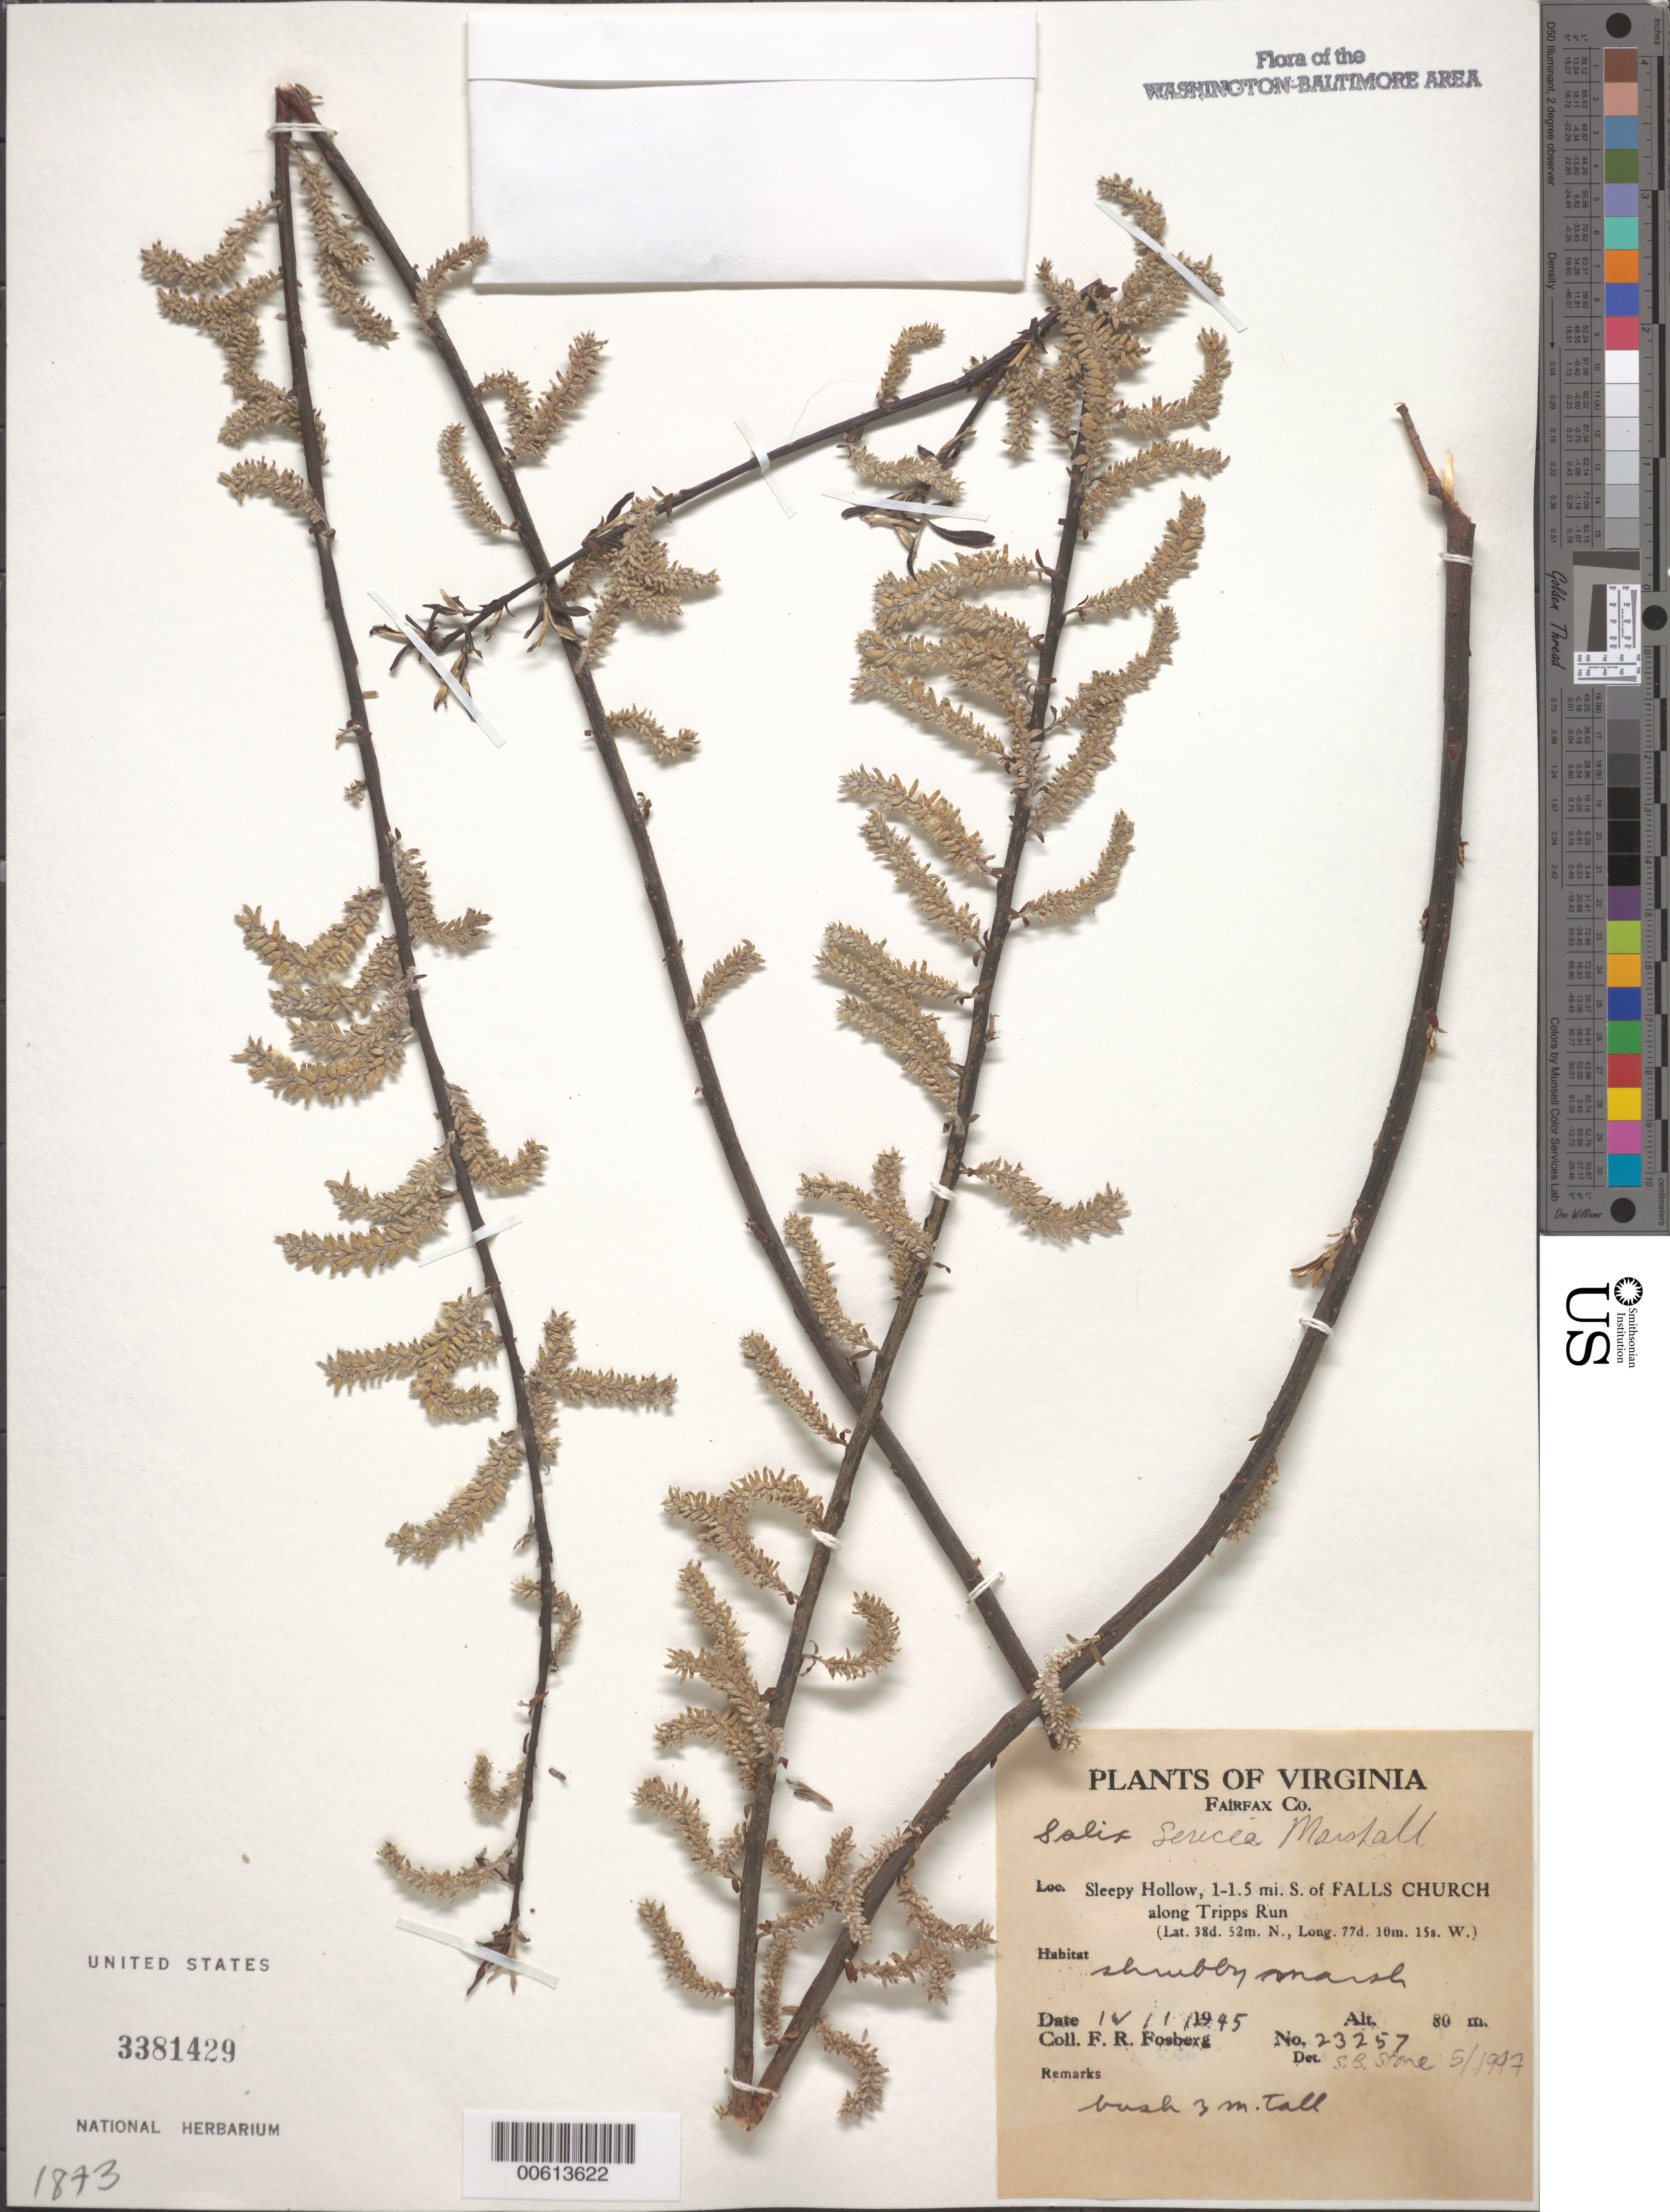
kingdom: Plantae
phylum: Tracheophyta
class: Magnoliopsida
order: Malpighiales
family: Salicaceae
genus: Salix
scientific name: Salix sericea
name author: Marshall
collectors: F. R. Fosberg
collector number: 23257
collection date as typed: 01 Apr 1945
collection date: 1945-04-01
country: United States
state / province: Virginia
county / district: Fairfax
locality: Sleepy Hollow, S of Falls Church along Tripps Run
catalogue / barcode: US 3381429